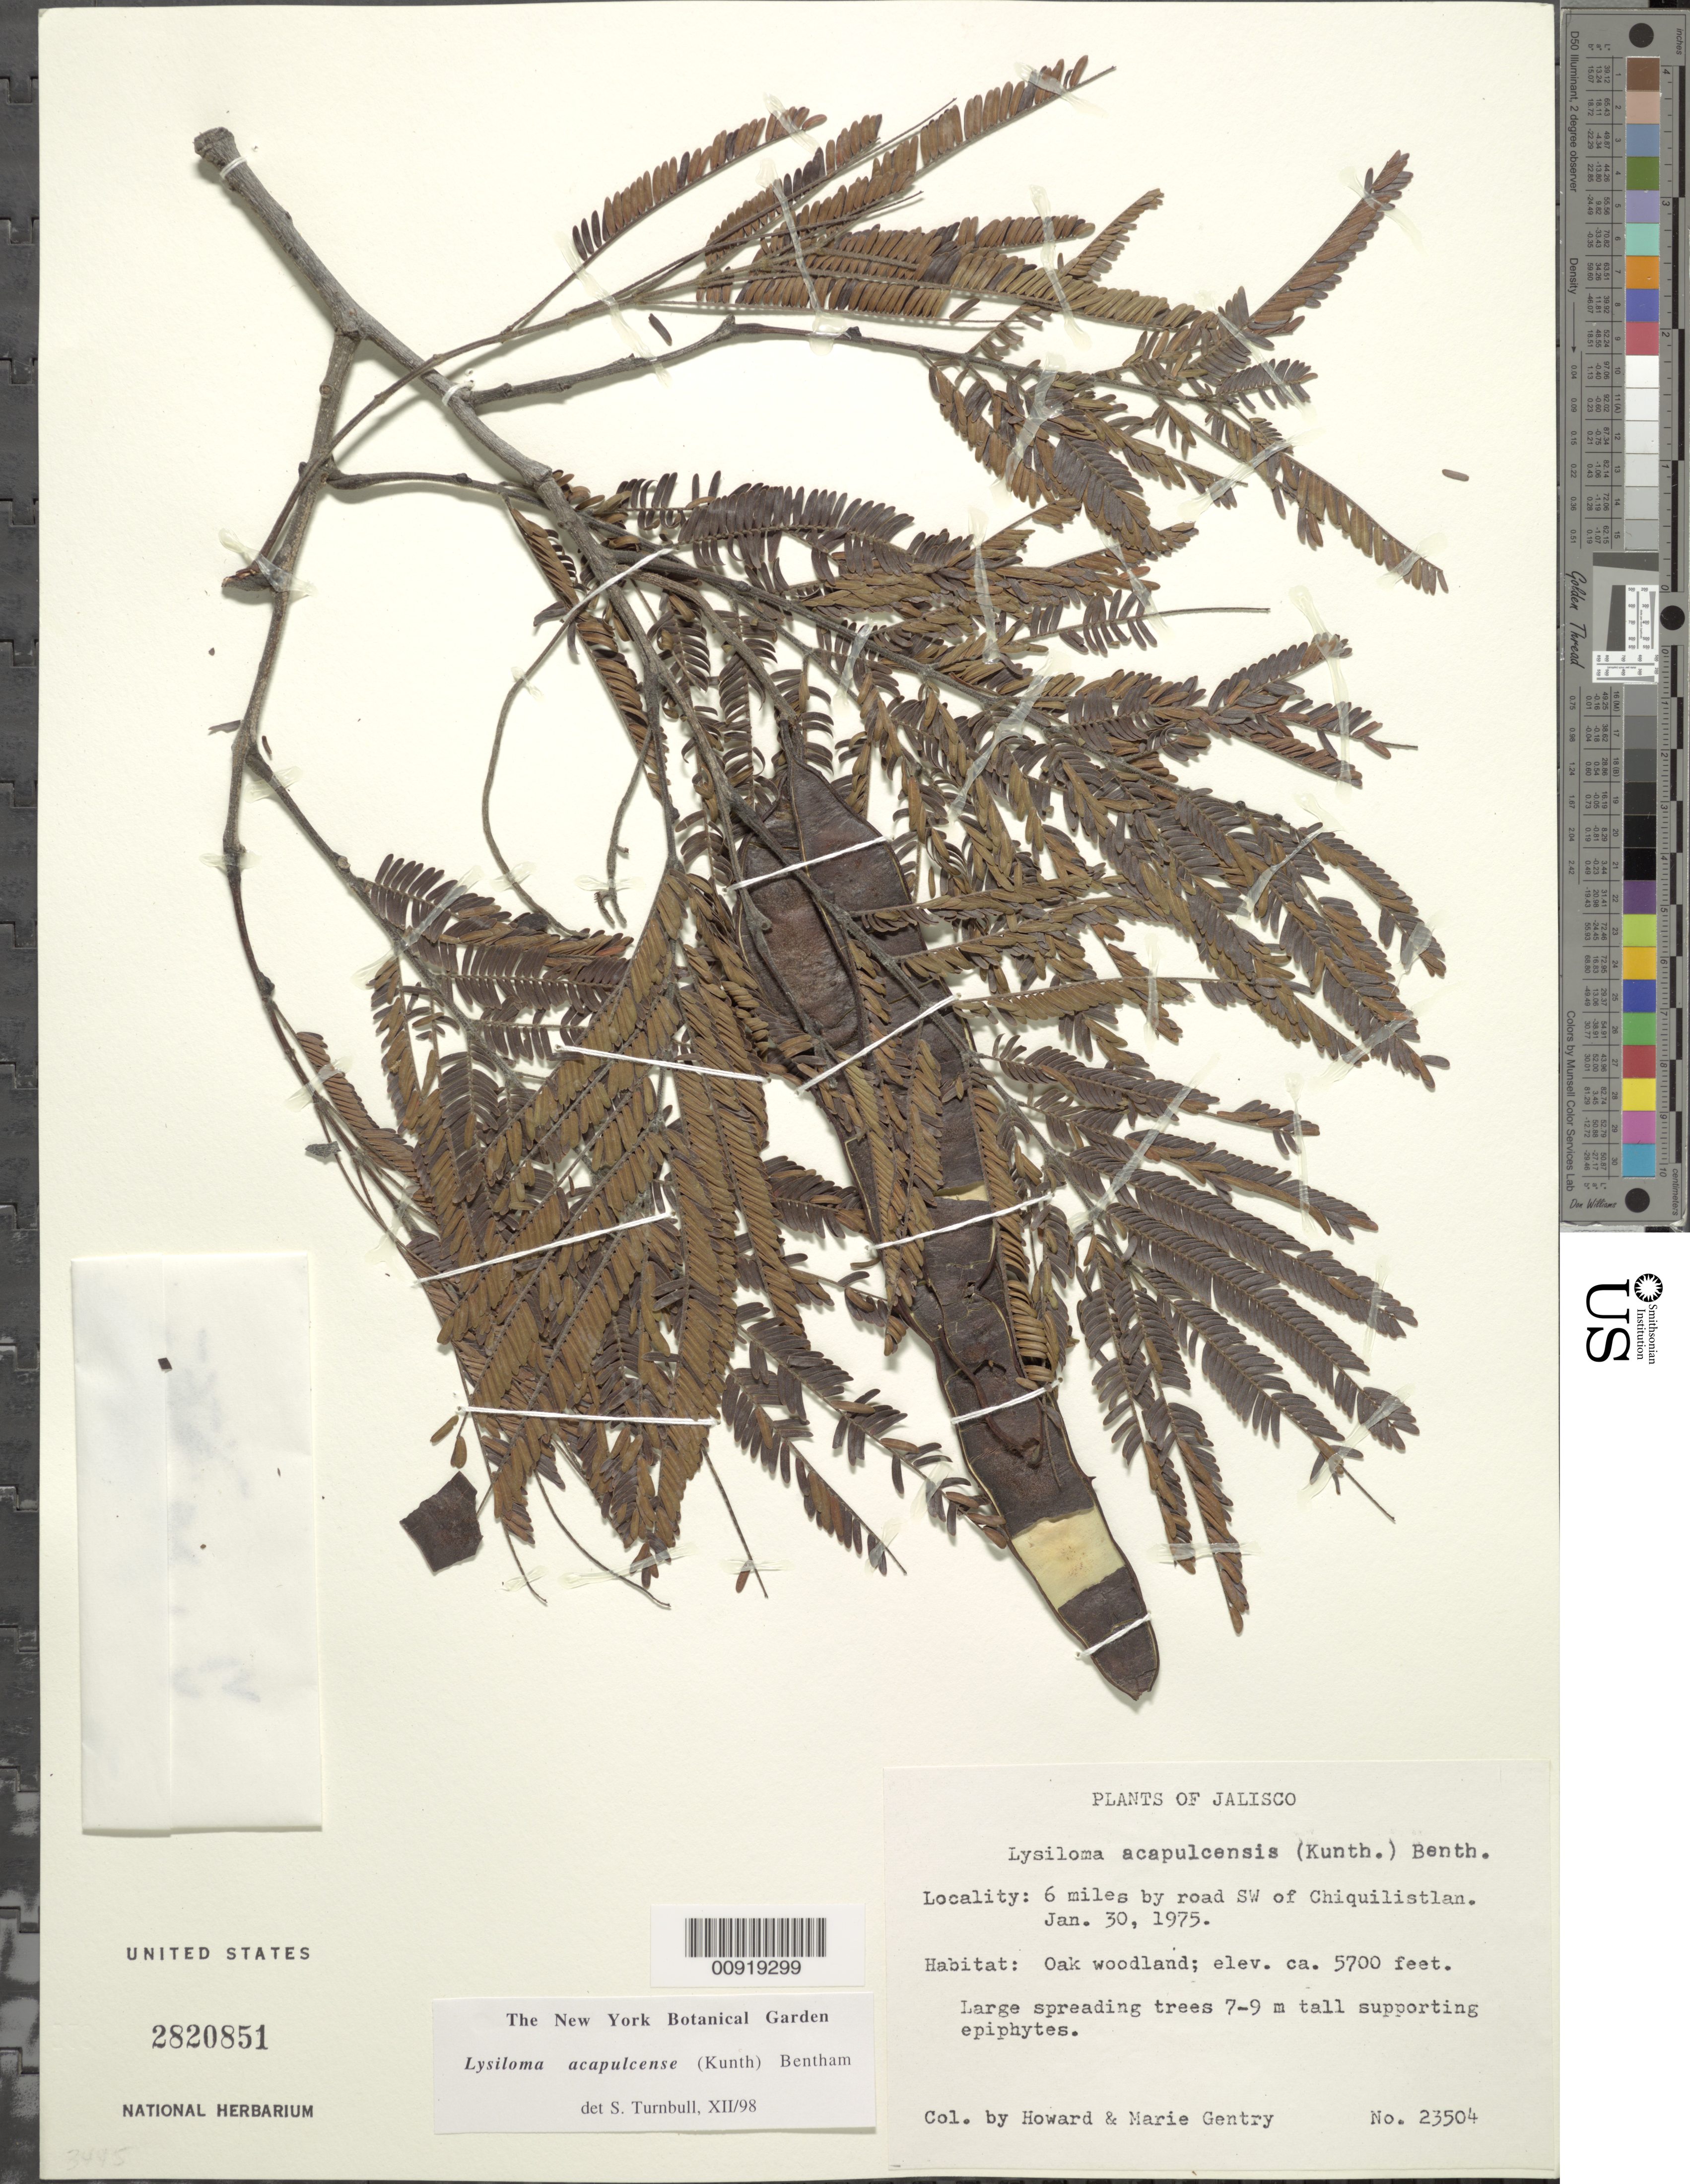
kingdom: Plantae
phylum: Tracheophyta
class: Magnoliopsida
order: Fabales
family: Fabaceae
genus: Lysiloma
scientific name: Lysiloma acapulcense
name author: (Kunth) Benth.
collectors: H. S. Gentry & M. Gentry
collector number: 23504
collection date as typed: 30 Jan 1975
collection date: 1975-01-30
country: Mexico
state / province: Jalisco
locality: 6 miles by road SW of Chiquilistlan.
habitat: Oak woodland.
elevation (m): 1737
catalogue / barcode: US 2820851